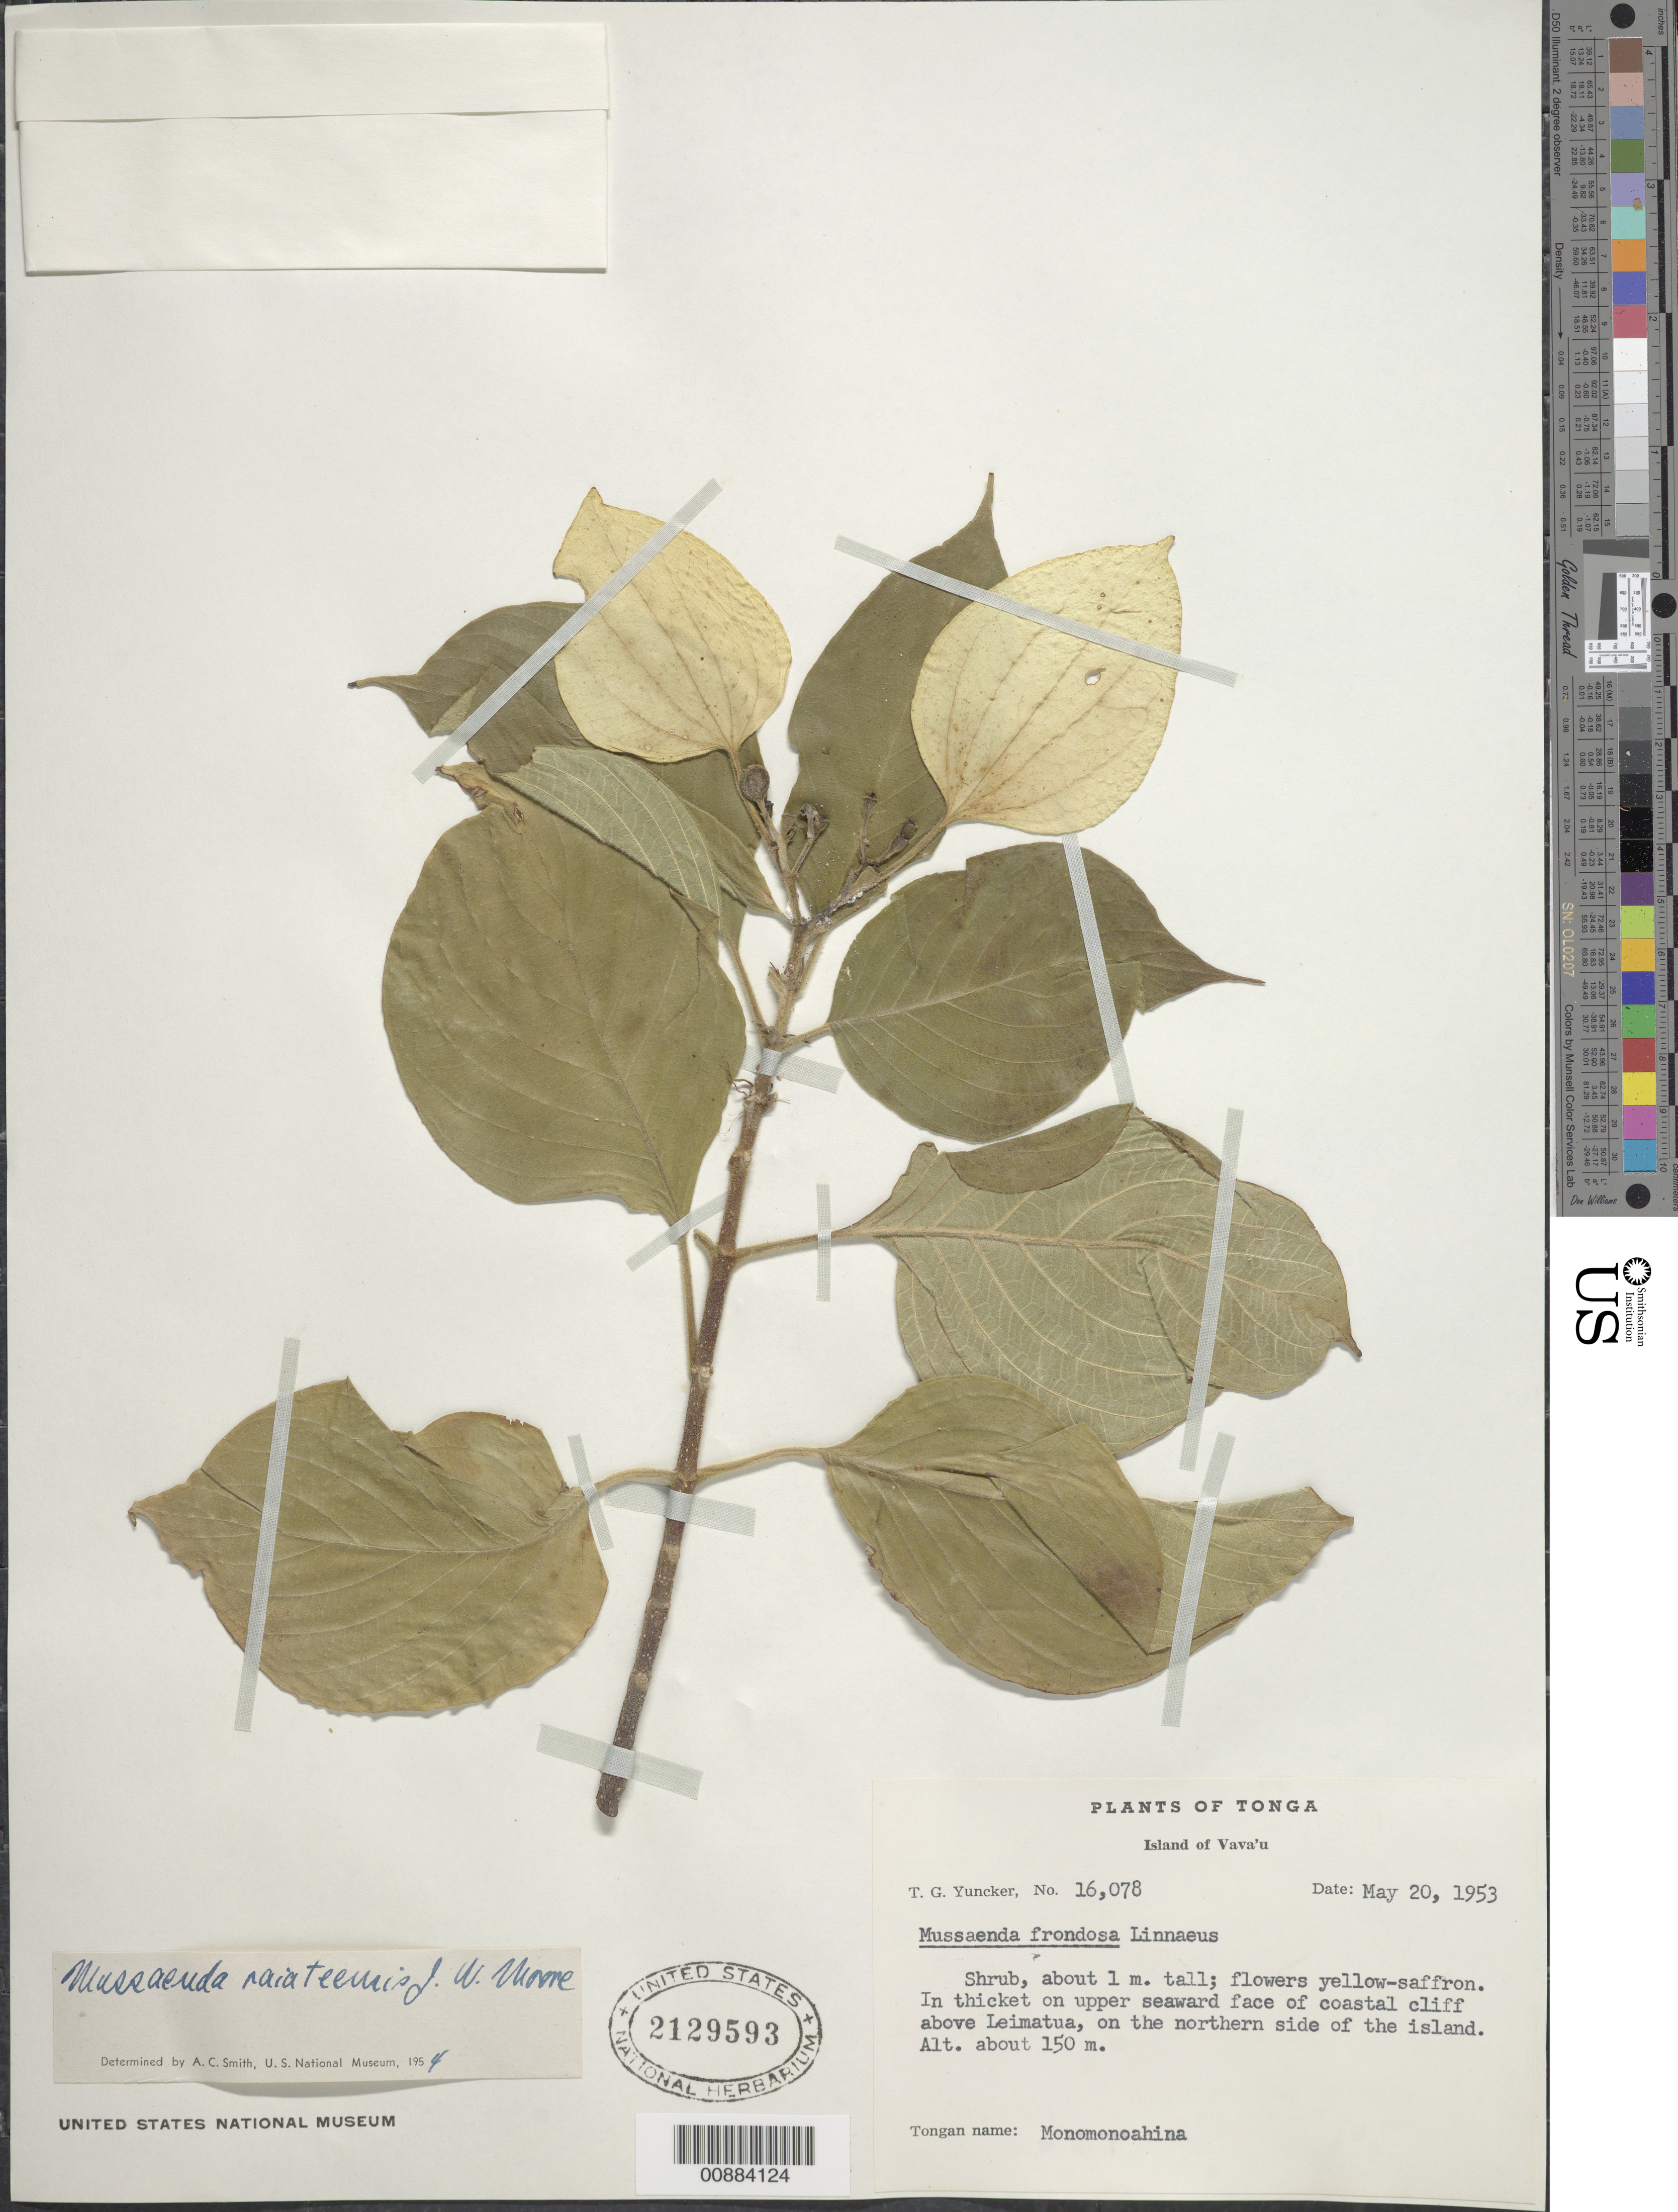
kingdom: Plantae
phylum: Tracheophyta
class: Magnoliopsida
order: Gentianales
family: Rubiaceae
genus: Mussaenda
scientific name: Mussaenda raiateensis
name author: J.W. Moore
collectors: T. G. Yuncker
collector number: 16078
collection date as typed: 20 May 1953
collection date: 1953-05-20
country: Tonga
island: Vava'u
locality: Upper seaward face of coastal cliff above Leimatua, N side of island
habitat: thicket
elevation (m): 150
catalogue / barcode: US 2129593